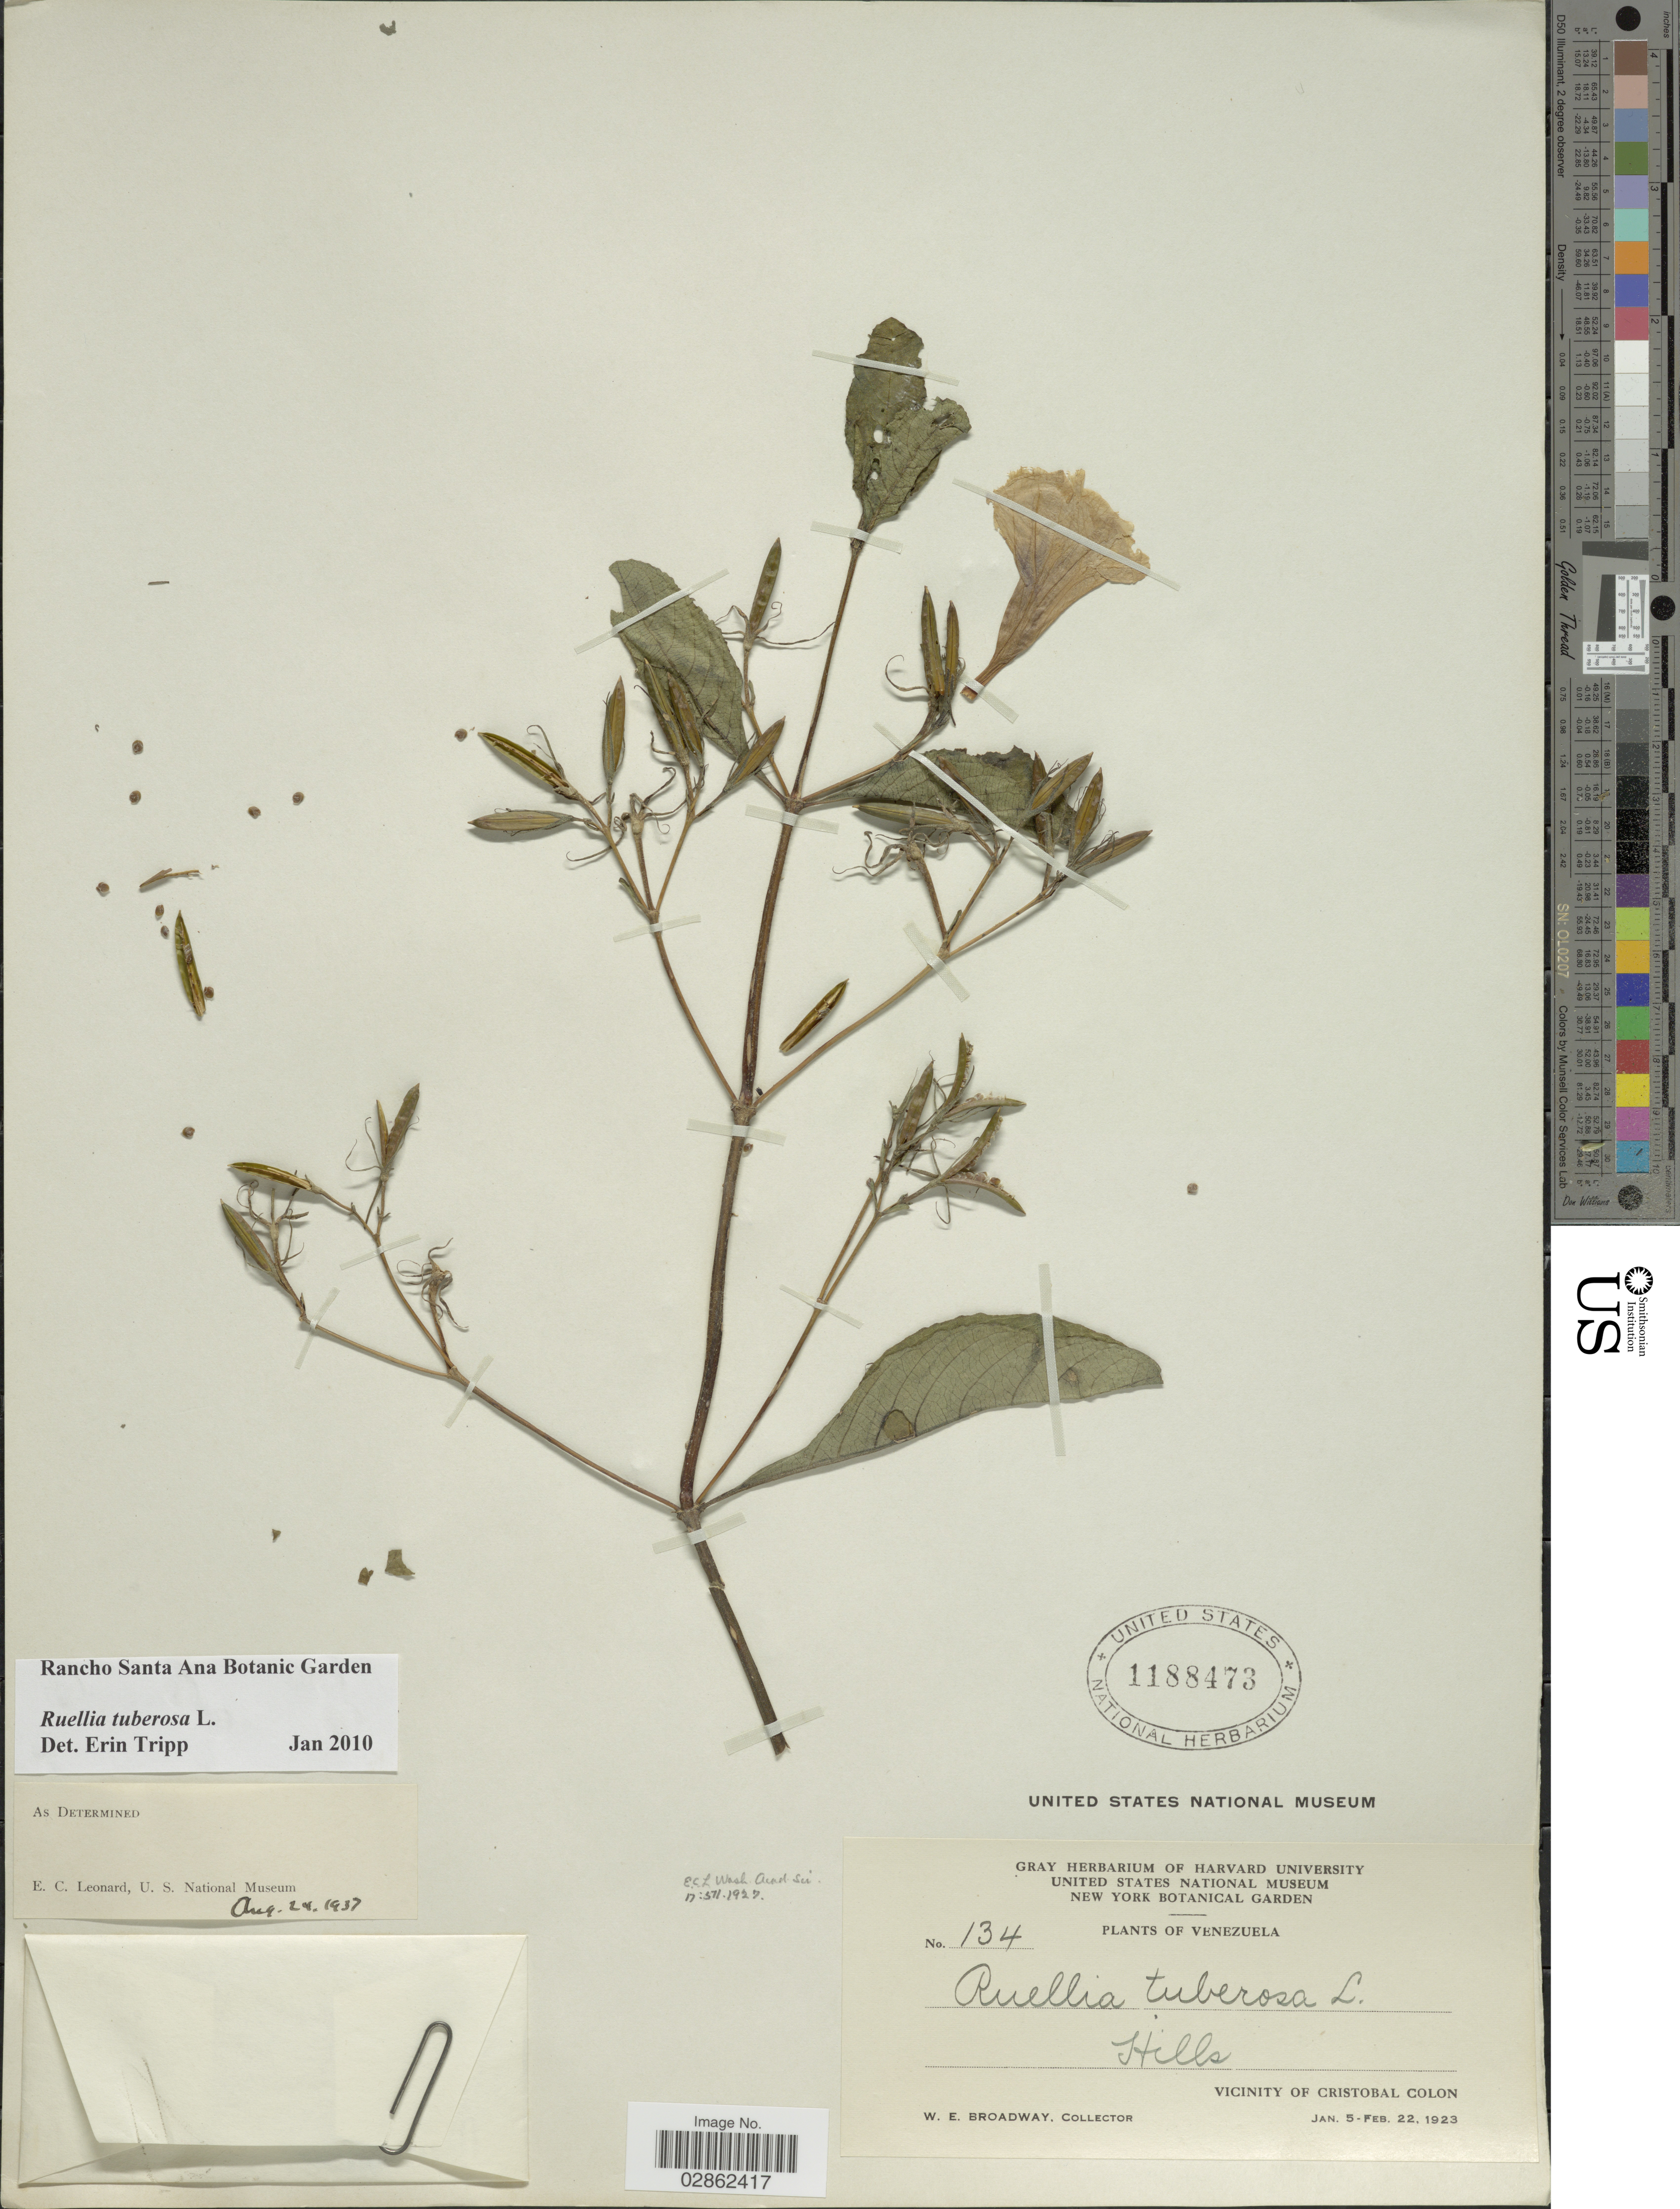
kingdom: Plantae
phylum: Tracheophyta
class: Magnoliopsida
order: Lamiales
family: Acanthaceae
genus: Ruellia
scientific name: Ruellia tuberosa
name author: L.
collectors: W. E. Broadway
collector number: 134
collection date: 1923-01-05/1923-02-22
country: Venezuela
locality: Vicinity of Cristobal Colon.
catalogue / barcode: US 1188473